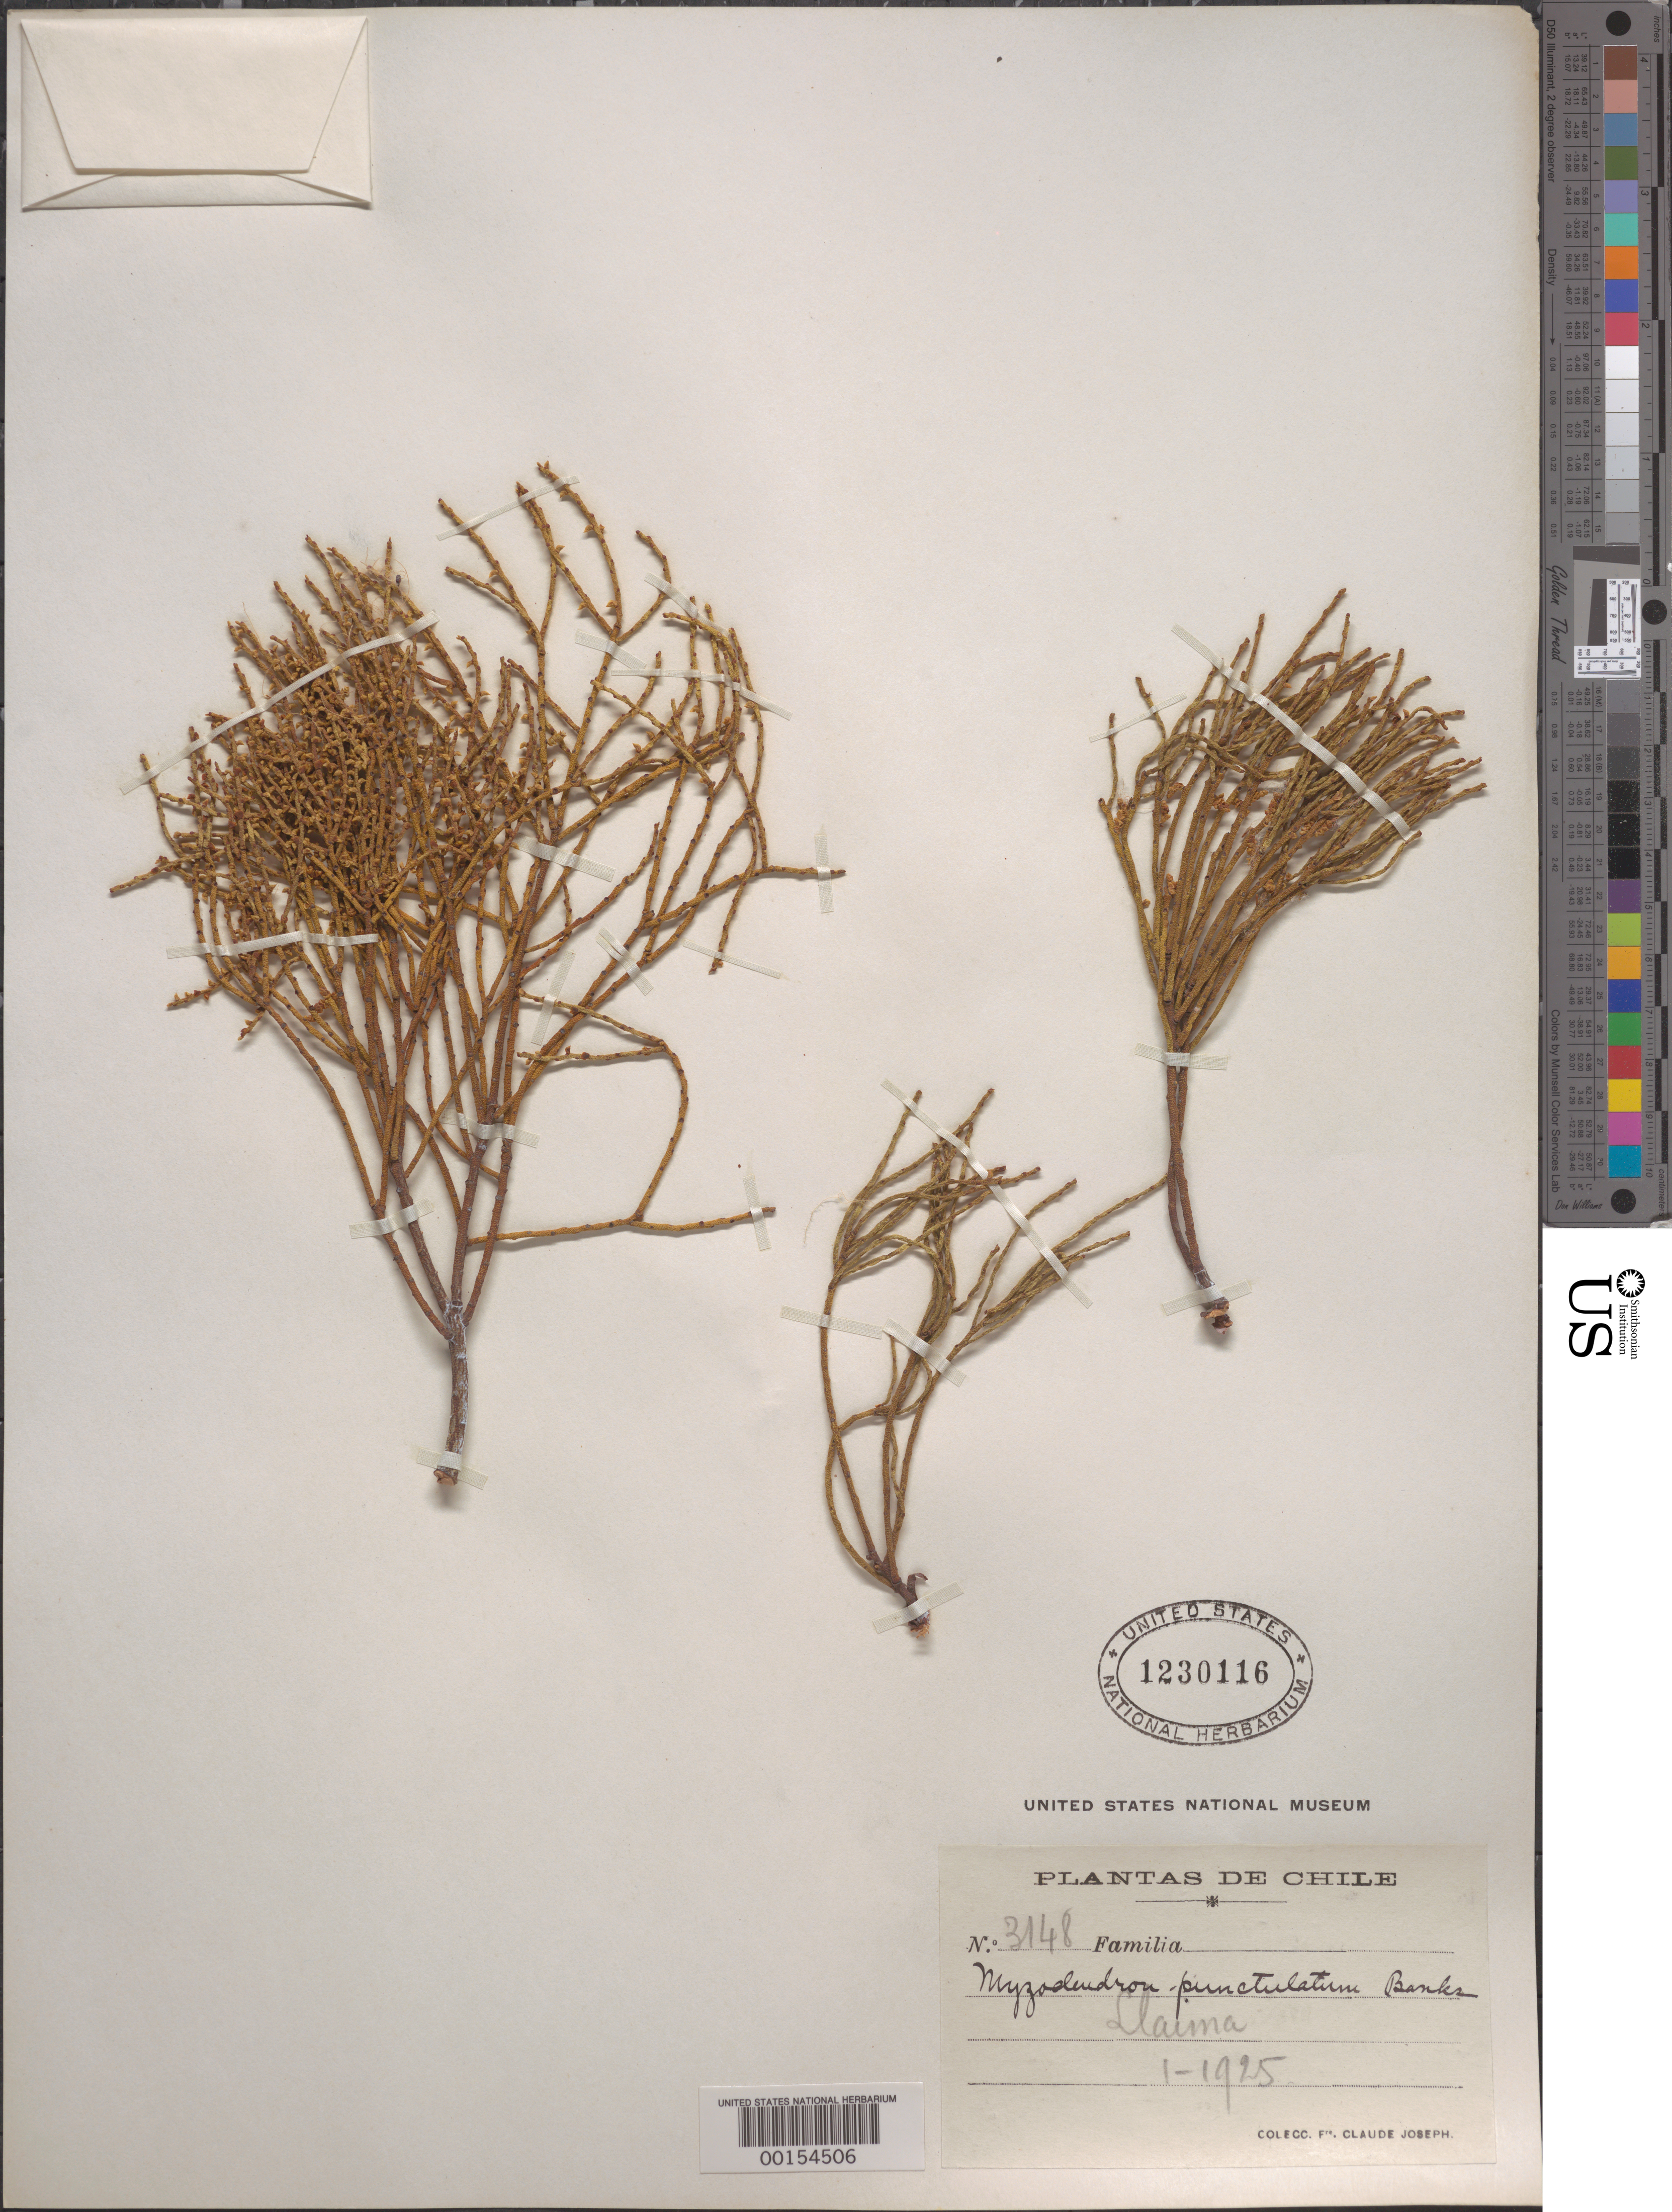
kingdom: Plantae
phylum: Tracheophyta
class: Magnoliopsida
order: Santalales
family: Misodendraceae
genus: Misodendrum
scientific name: Misodendrum punctulatum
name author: Sol. ex DC.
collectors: Frere Claude Joseph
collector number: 3148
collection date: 1925-01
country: Chile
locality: Llaima.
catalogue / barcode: US 1230116